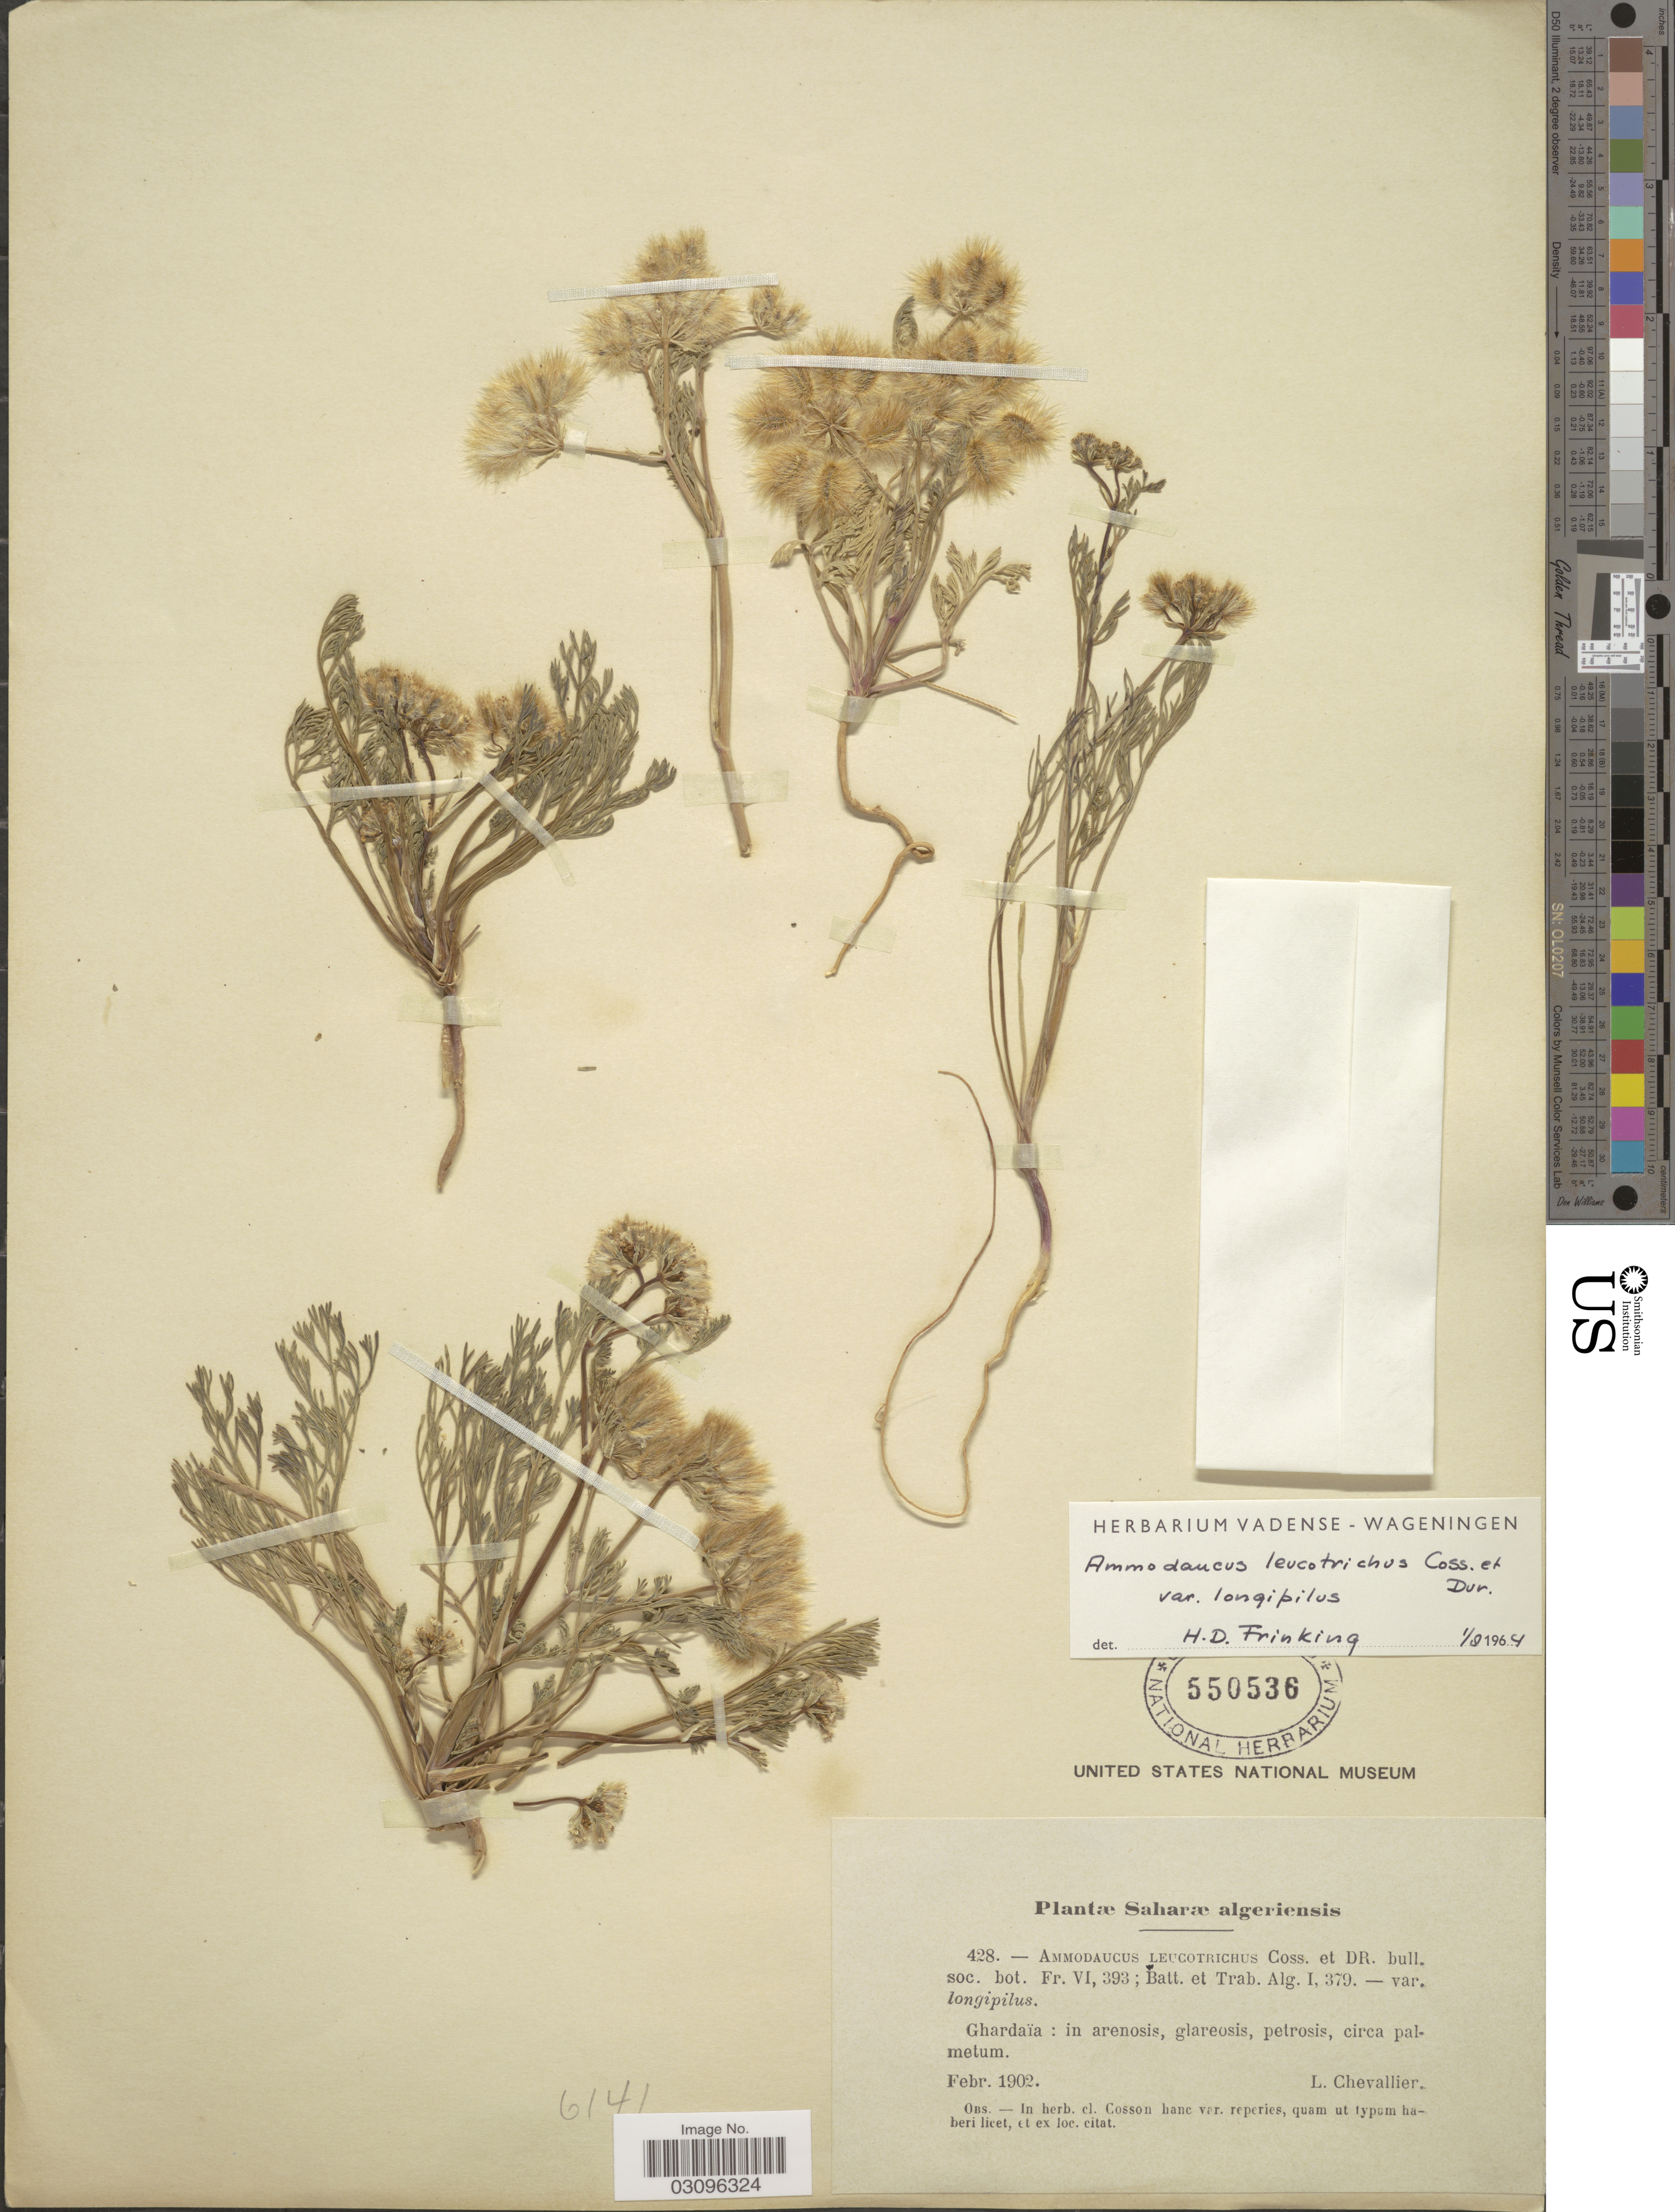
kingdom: Plantae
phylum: Tracheophyta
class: Magnoliopsida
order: Apiales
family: Apiaceae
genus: Ammodaucus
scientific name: Ammodaucus leucotrichus var. longipilus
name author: L. Chevall.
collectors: L. Chevallier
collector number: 428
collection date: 1902-02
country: Algeria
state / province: Ghardaïa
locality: Saharæ algeriensis. In arenosis, glareosis, petrosis, circa palmetum.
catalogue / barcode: US 550536